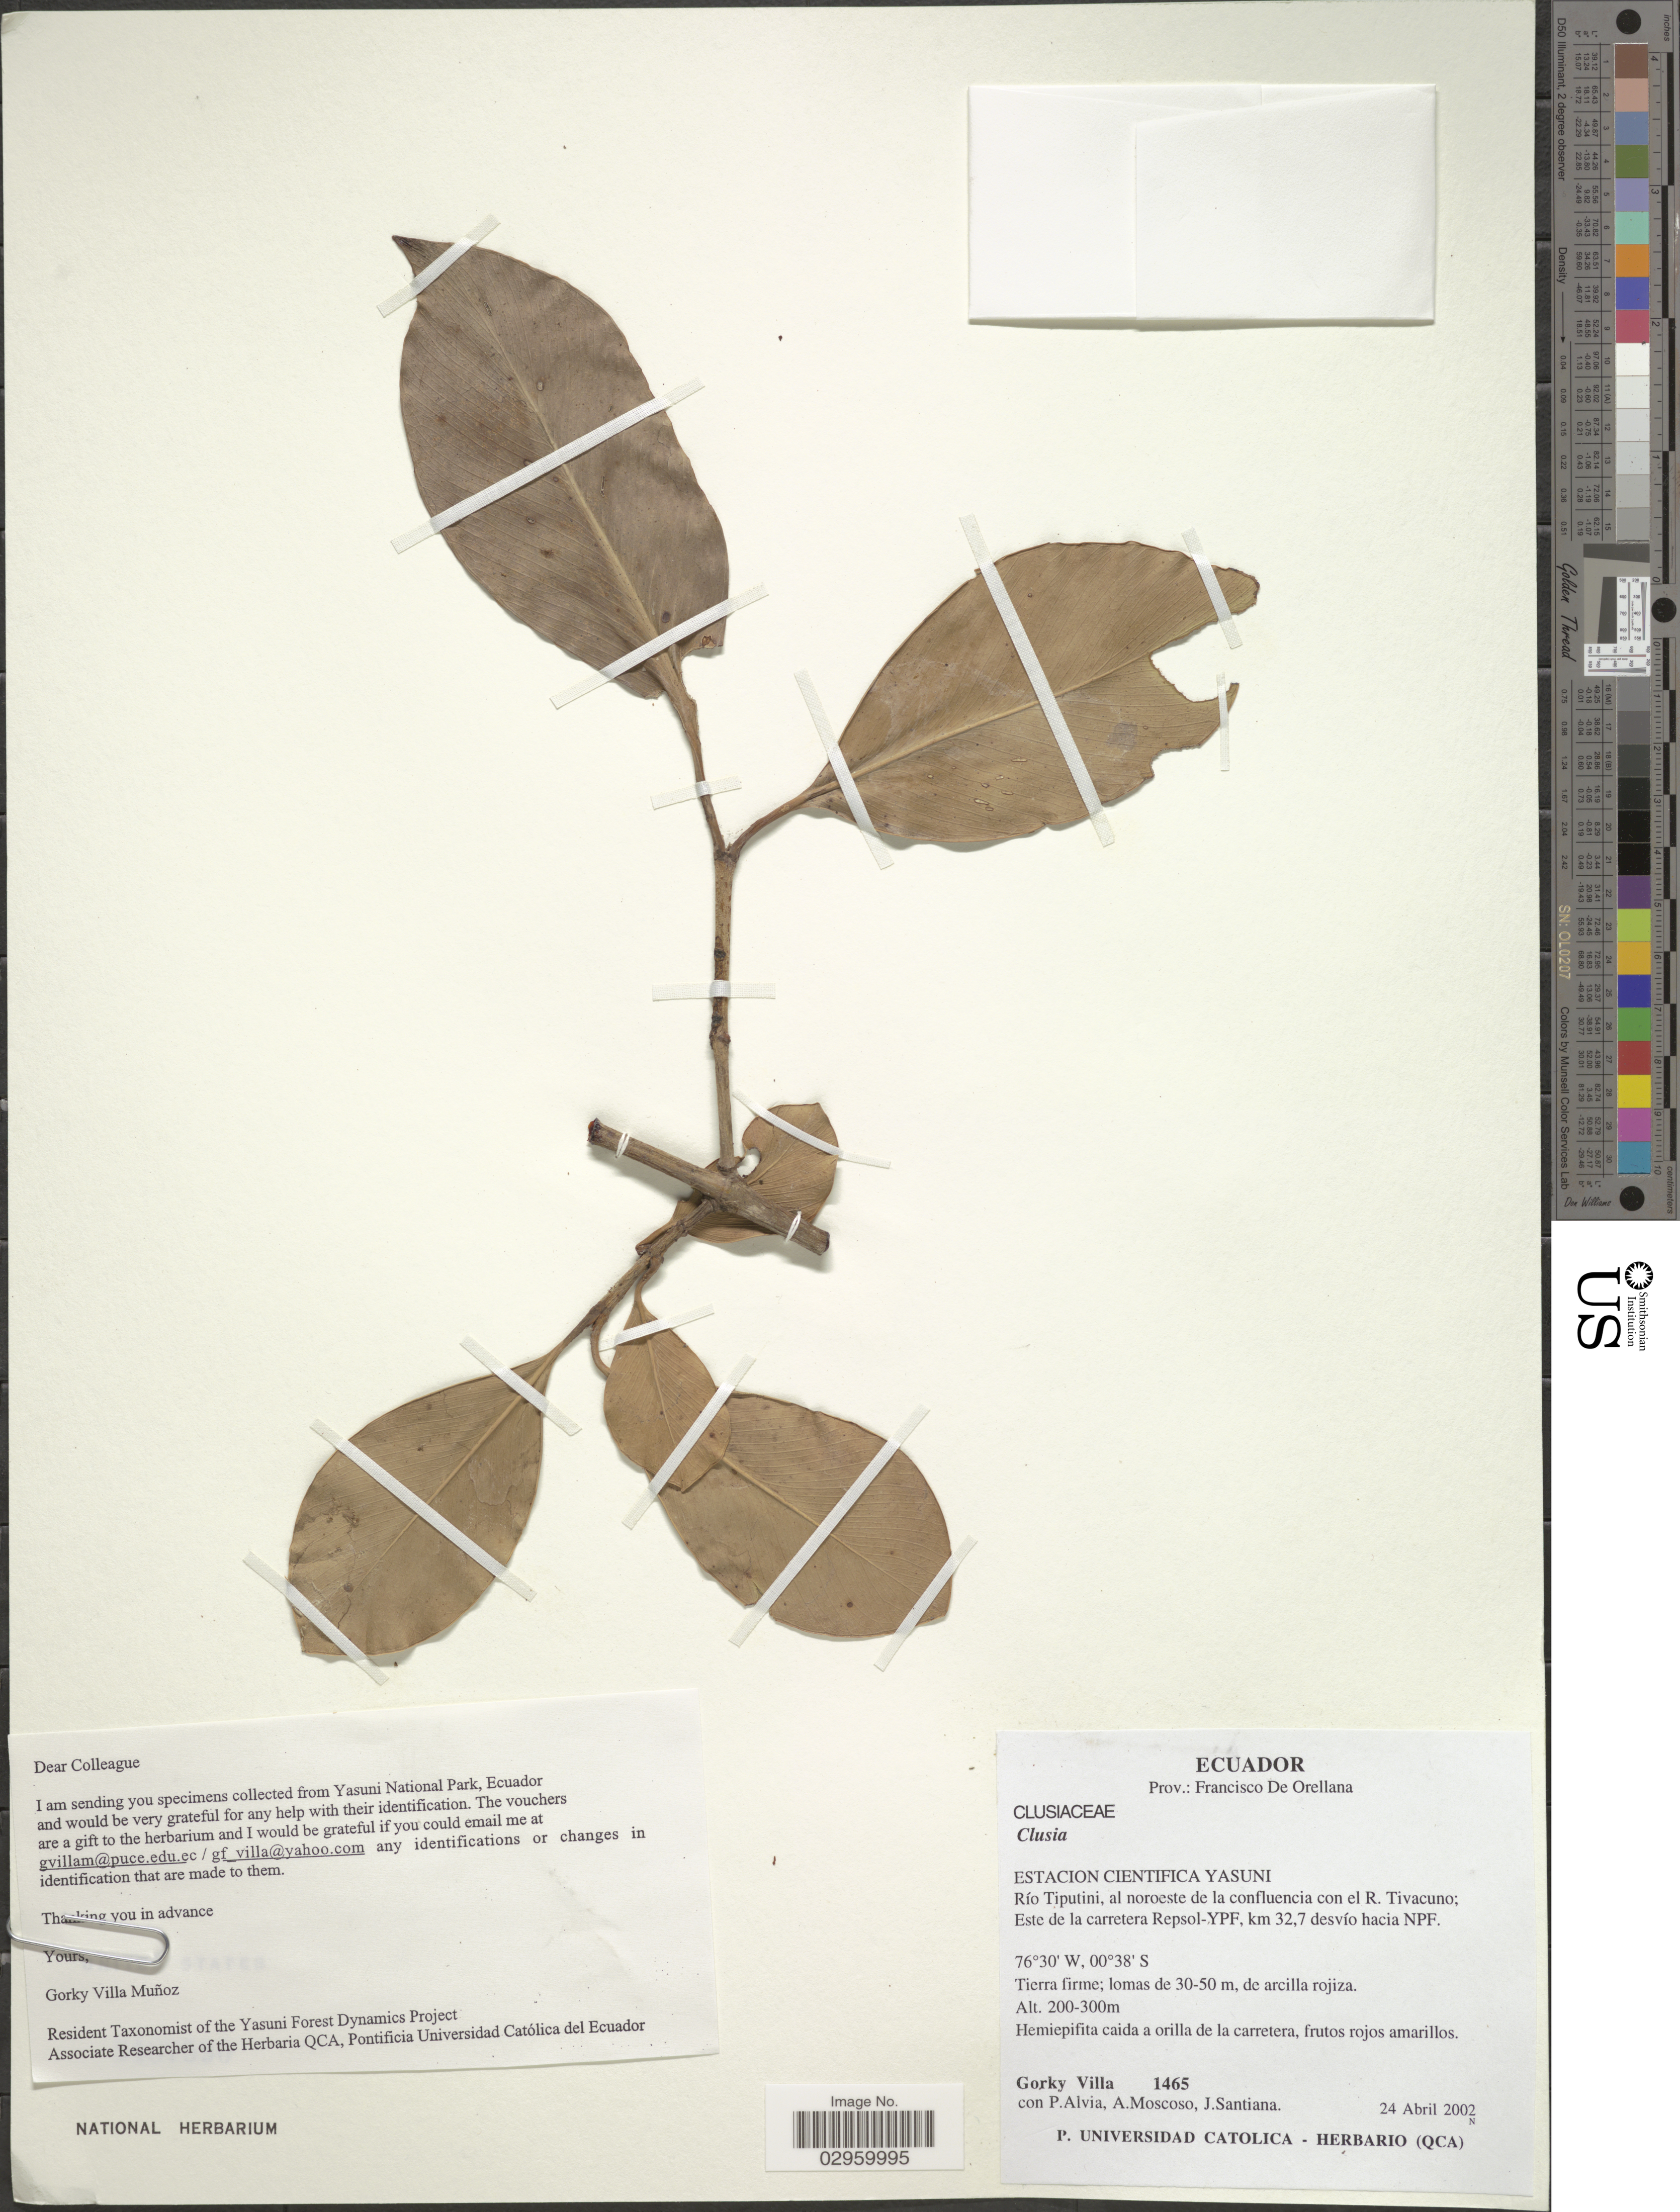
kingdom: Plantae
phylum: Tracheophyta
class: Magnoliopsida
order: Malpighiales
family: Clusiaceae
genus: Clusia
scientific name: Clusia sp.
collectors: G. Villa, P. Alvia, A. Moscoso & J. Santiana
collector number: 1465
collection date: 2002-04-24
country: Ecuador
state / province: Orellana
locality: Prov.: Francisco De Orellana, Estacion Cientifica Yasuni, Río Tiputini, al noroeste de la confluencia con el R. Tivacuno; Este de la carretera Repsol-YPF, km 32.7 desvío hacia NPF.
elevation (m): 200